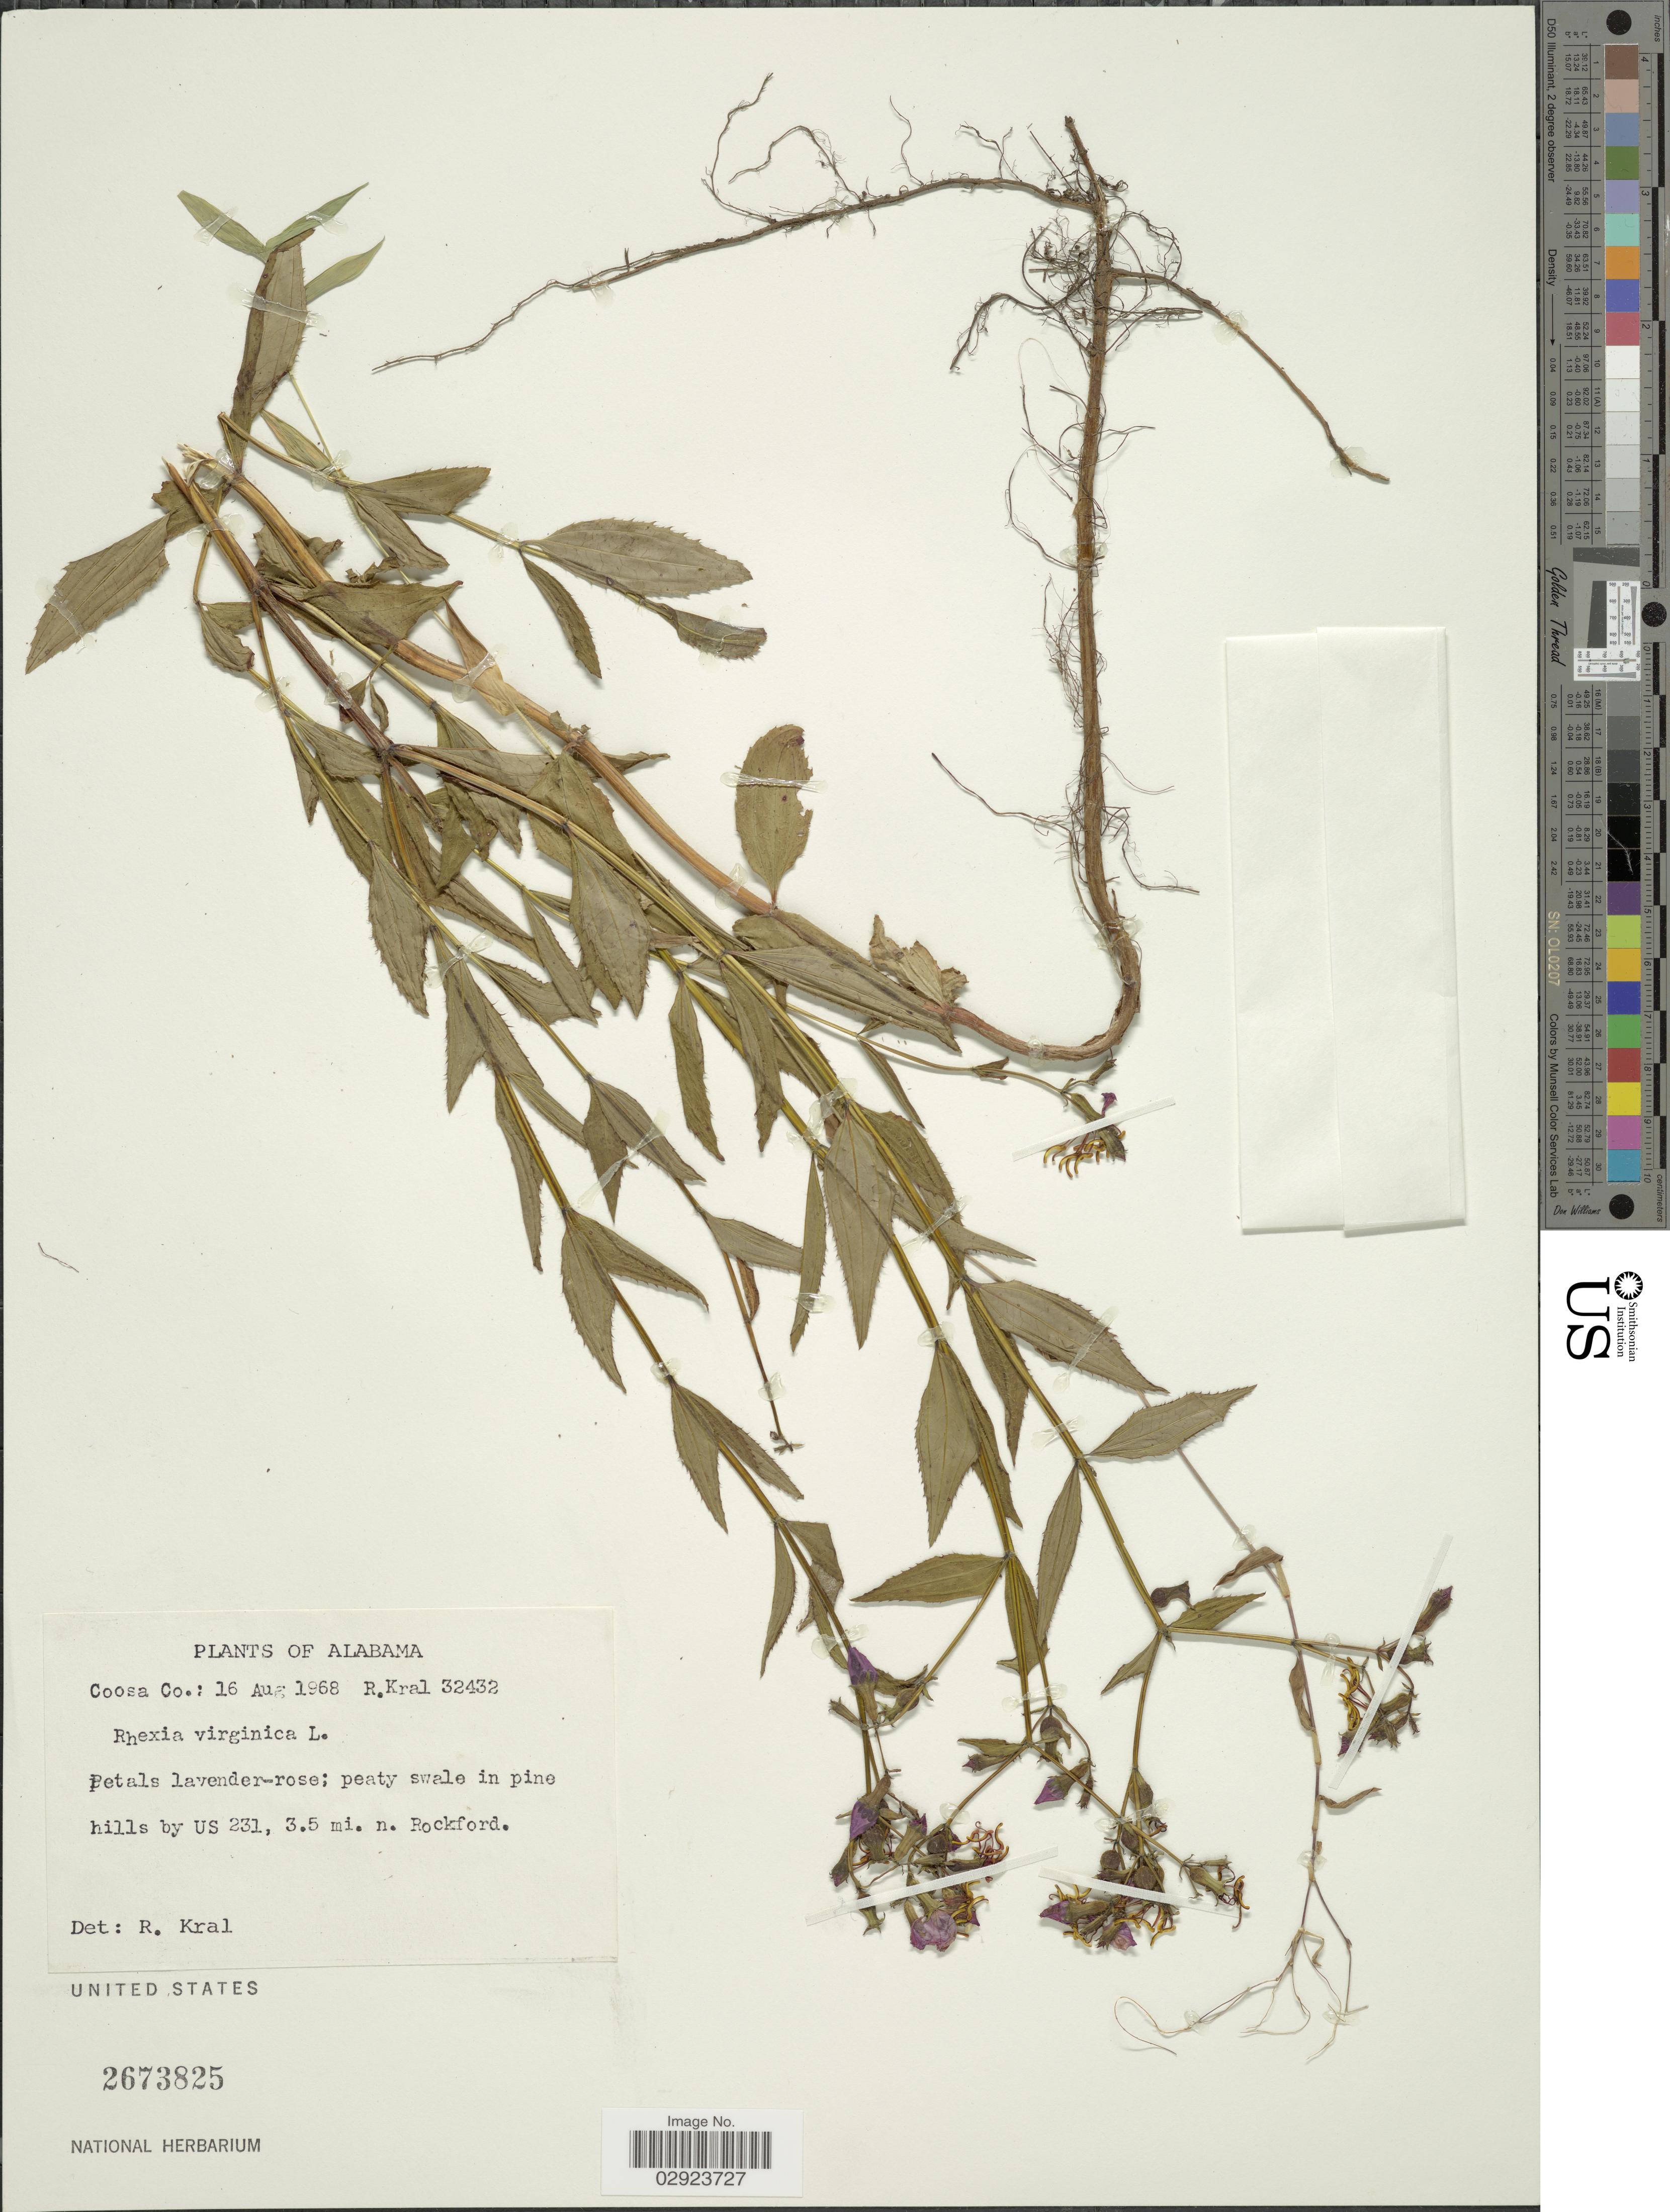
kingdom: Plantae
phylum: Tracheophyta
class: Magnoliopsida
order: Myrtales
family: Melastomataceae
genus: Rhexia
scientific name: Rhexia virginica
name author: L.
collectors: R. Kral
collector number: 32432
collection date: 1968-08-16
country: United States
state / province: Alabama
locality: Coosa Co. In pine hills by US 231, 3.5 mi. n. Rockford.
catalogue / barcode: US 2673825